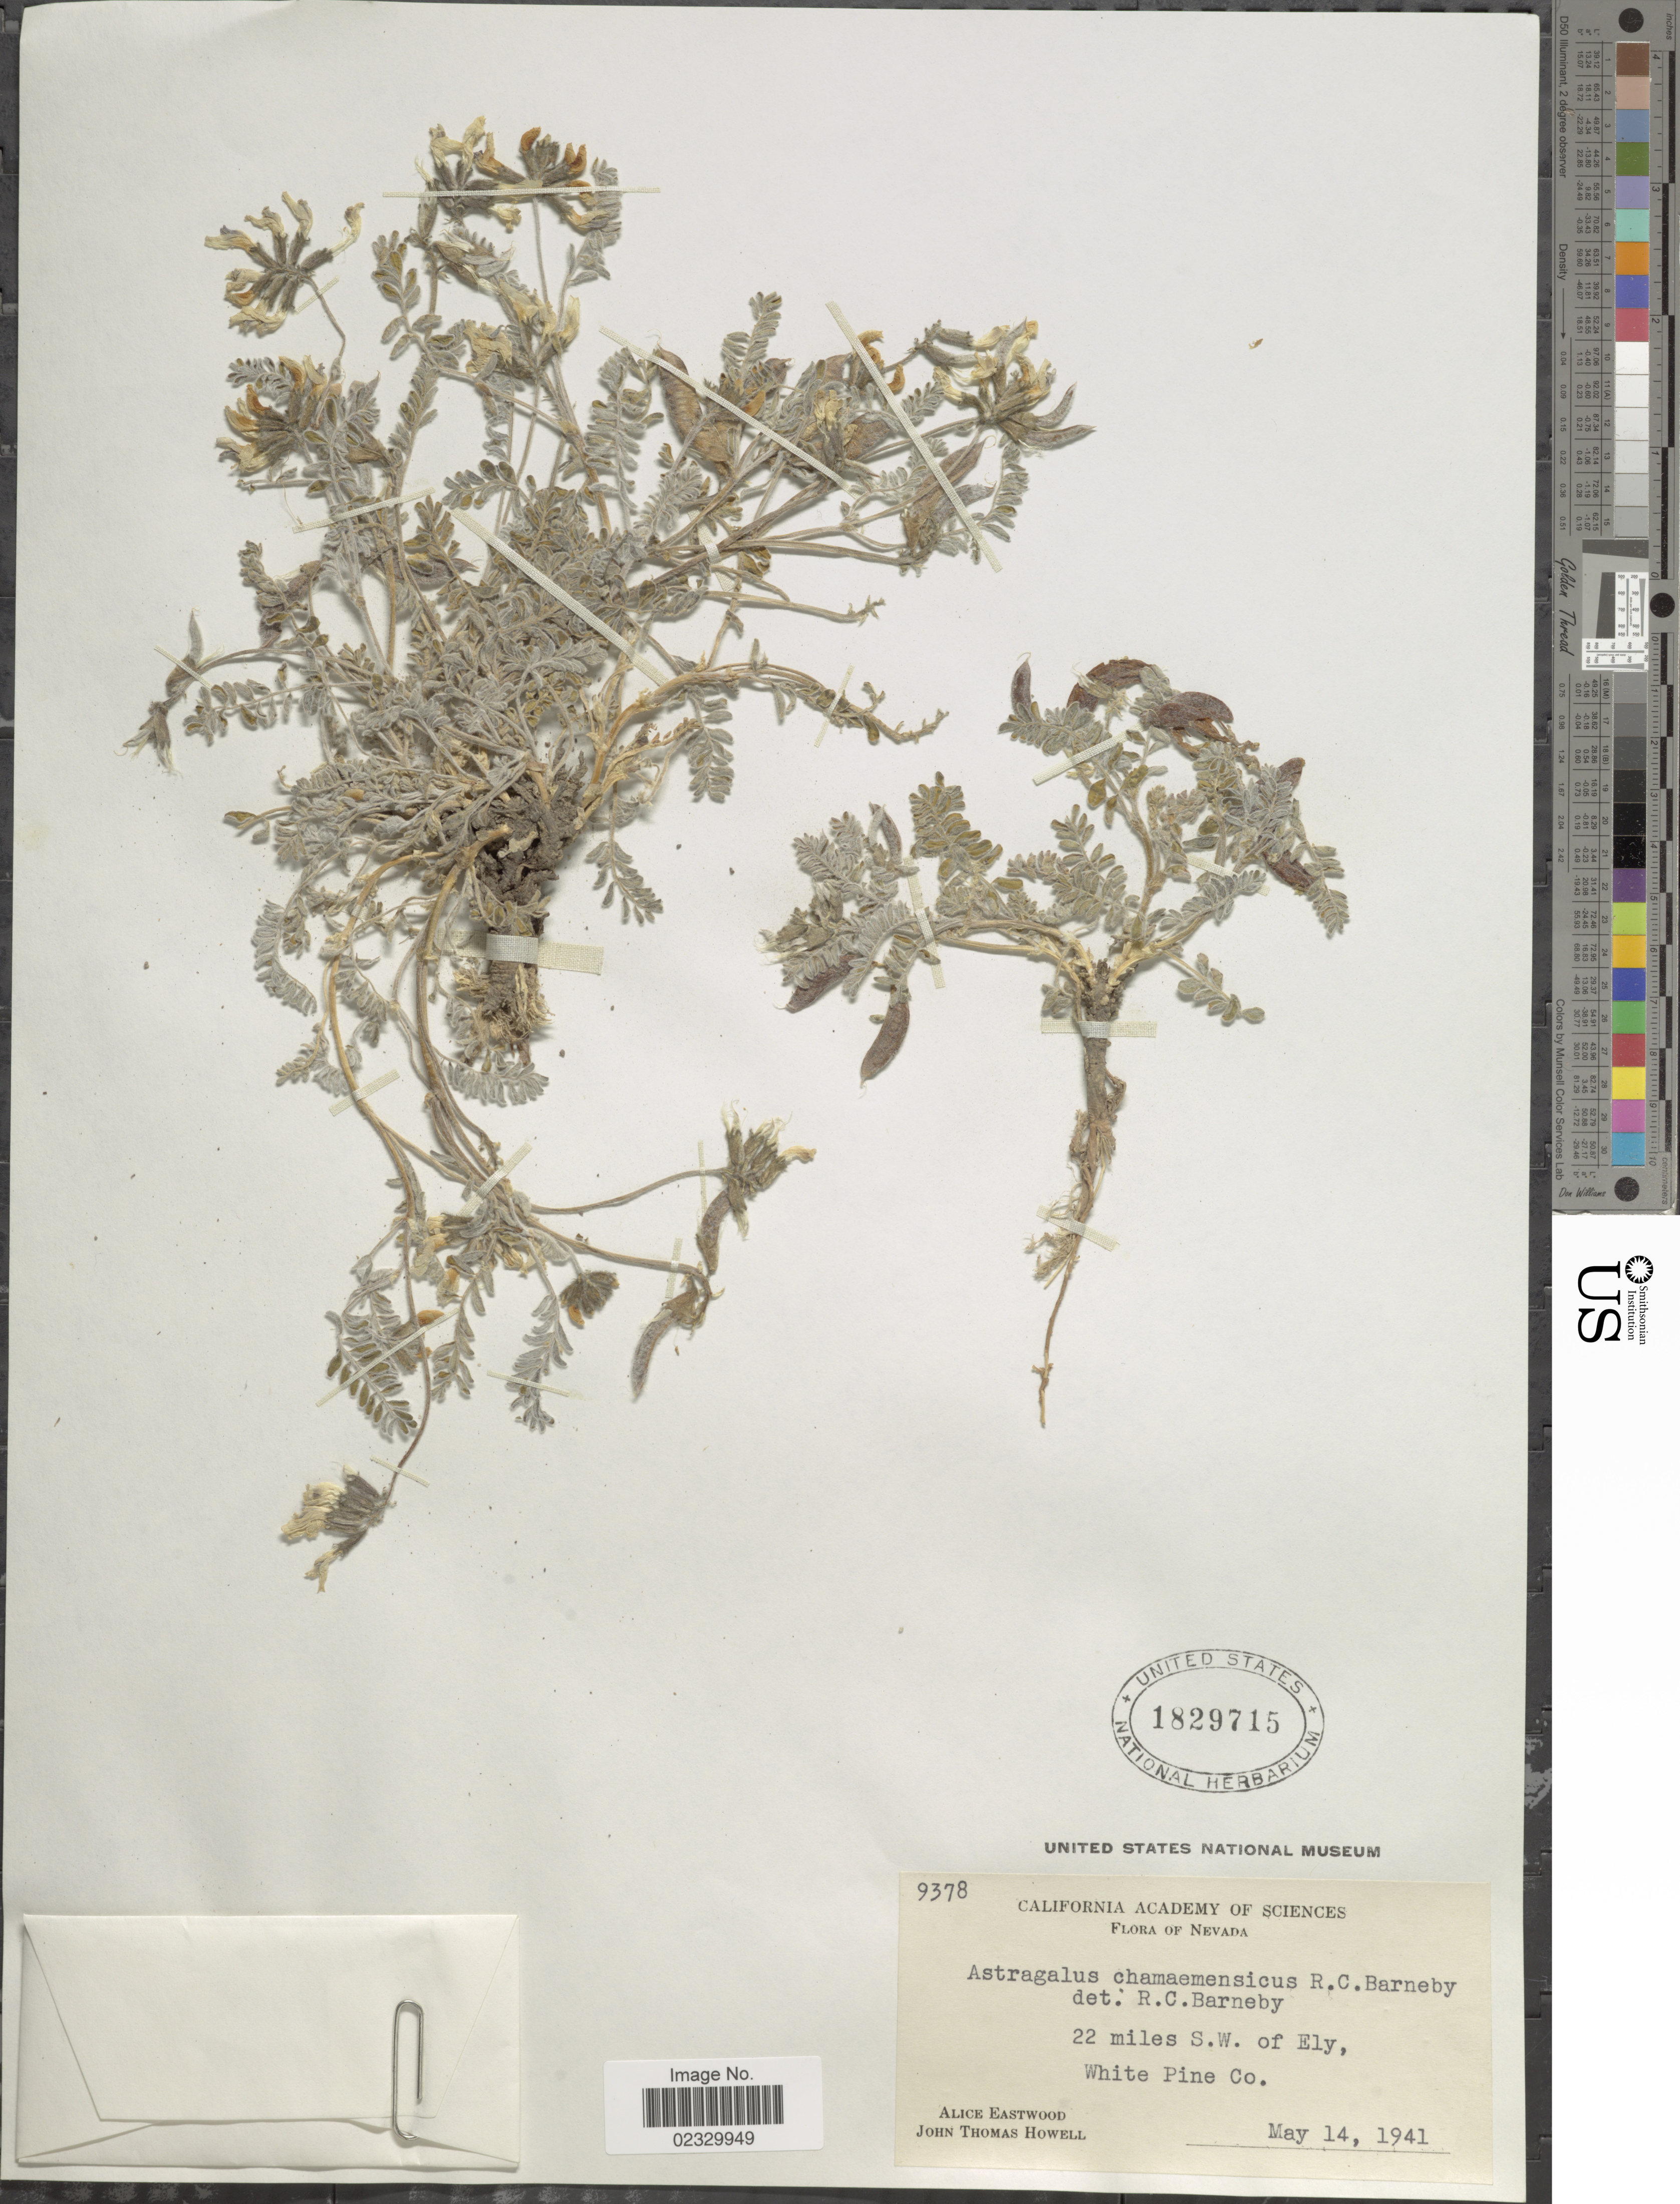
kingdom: Plantae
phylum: Tracheophyta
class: Magnoliopsida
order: Fabales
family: Fabaceae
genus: Astragalus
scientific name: Astragalus chamaemensicus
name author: Barneby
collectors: A. Eastwood & J. T. Howell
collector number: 9378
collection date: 1941-05-14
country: United States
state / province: Nevada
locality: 22 miles S. W. of Ely, White Pine Co.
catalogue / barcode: US 1829715